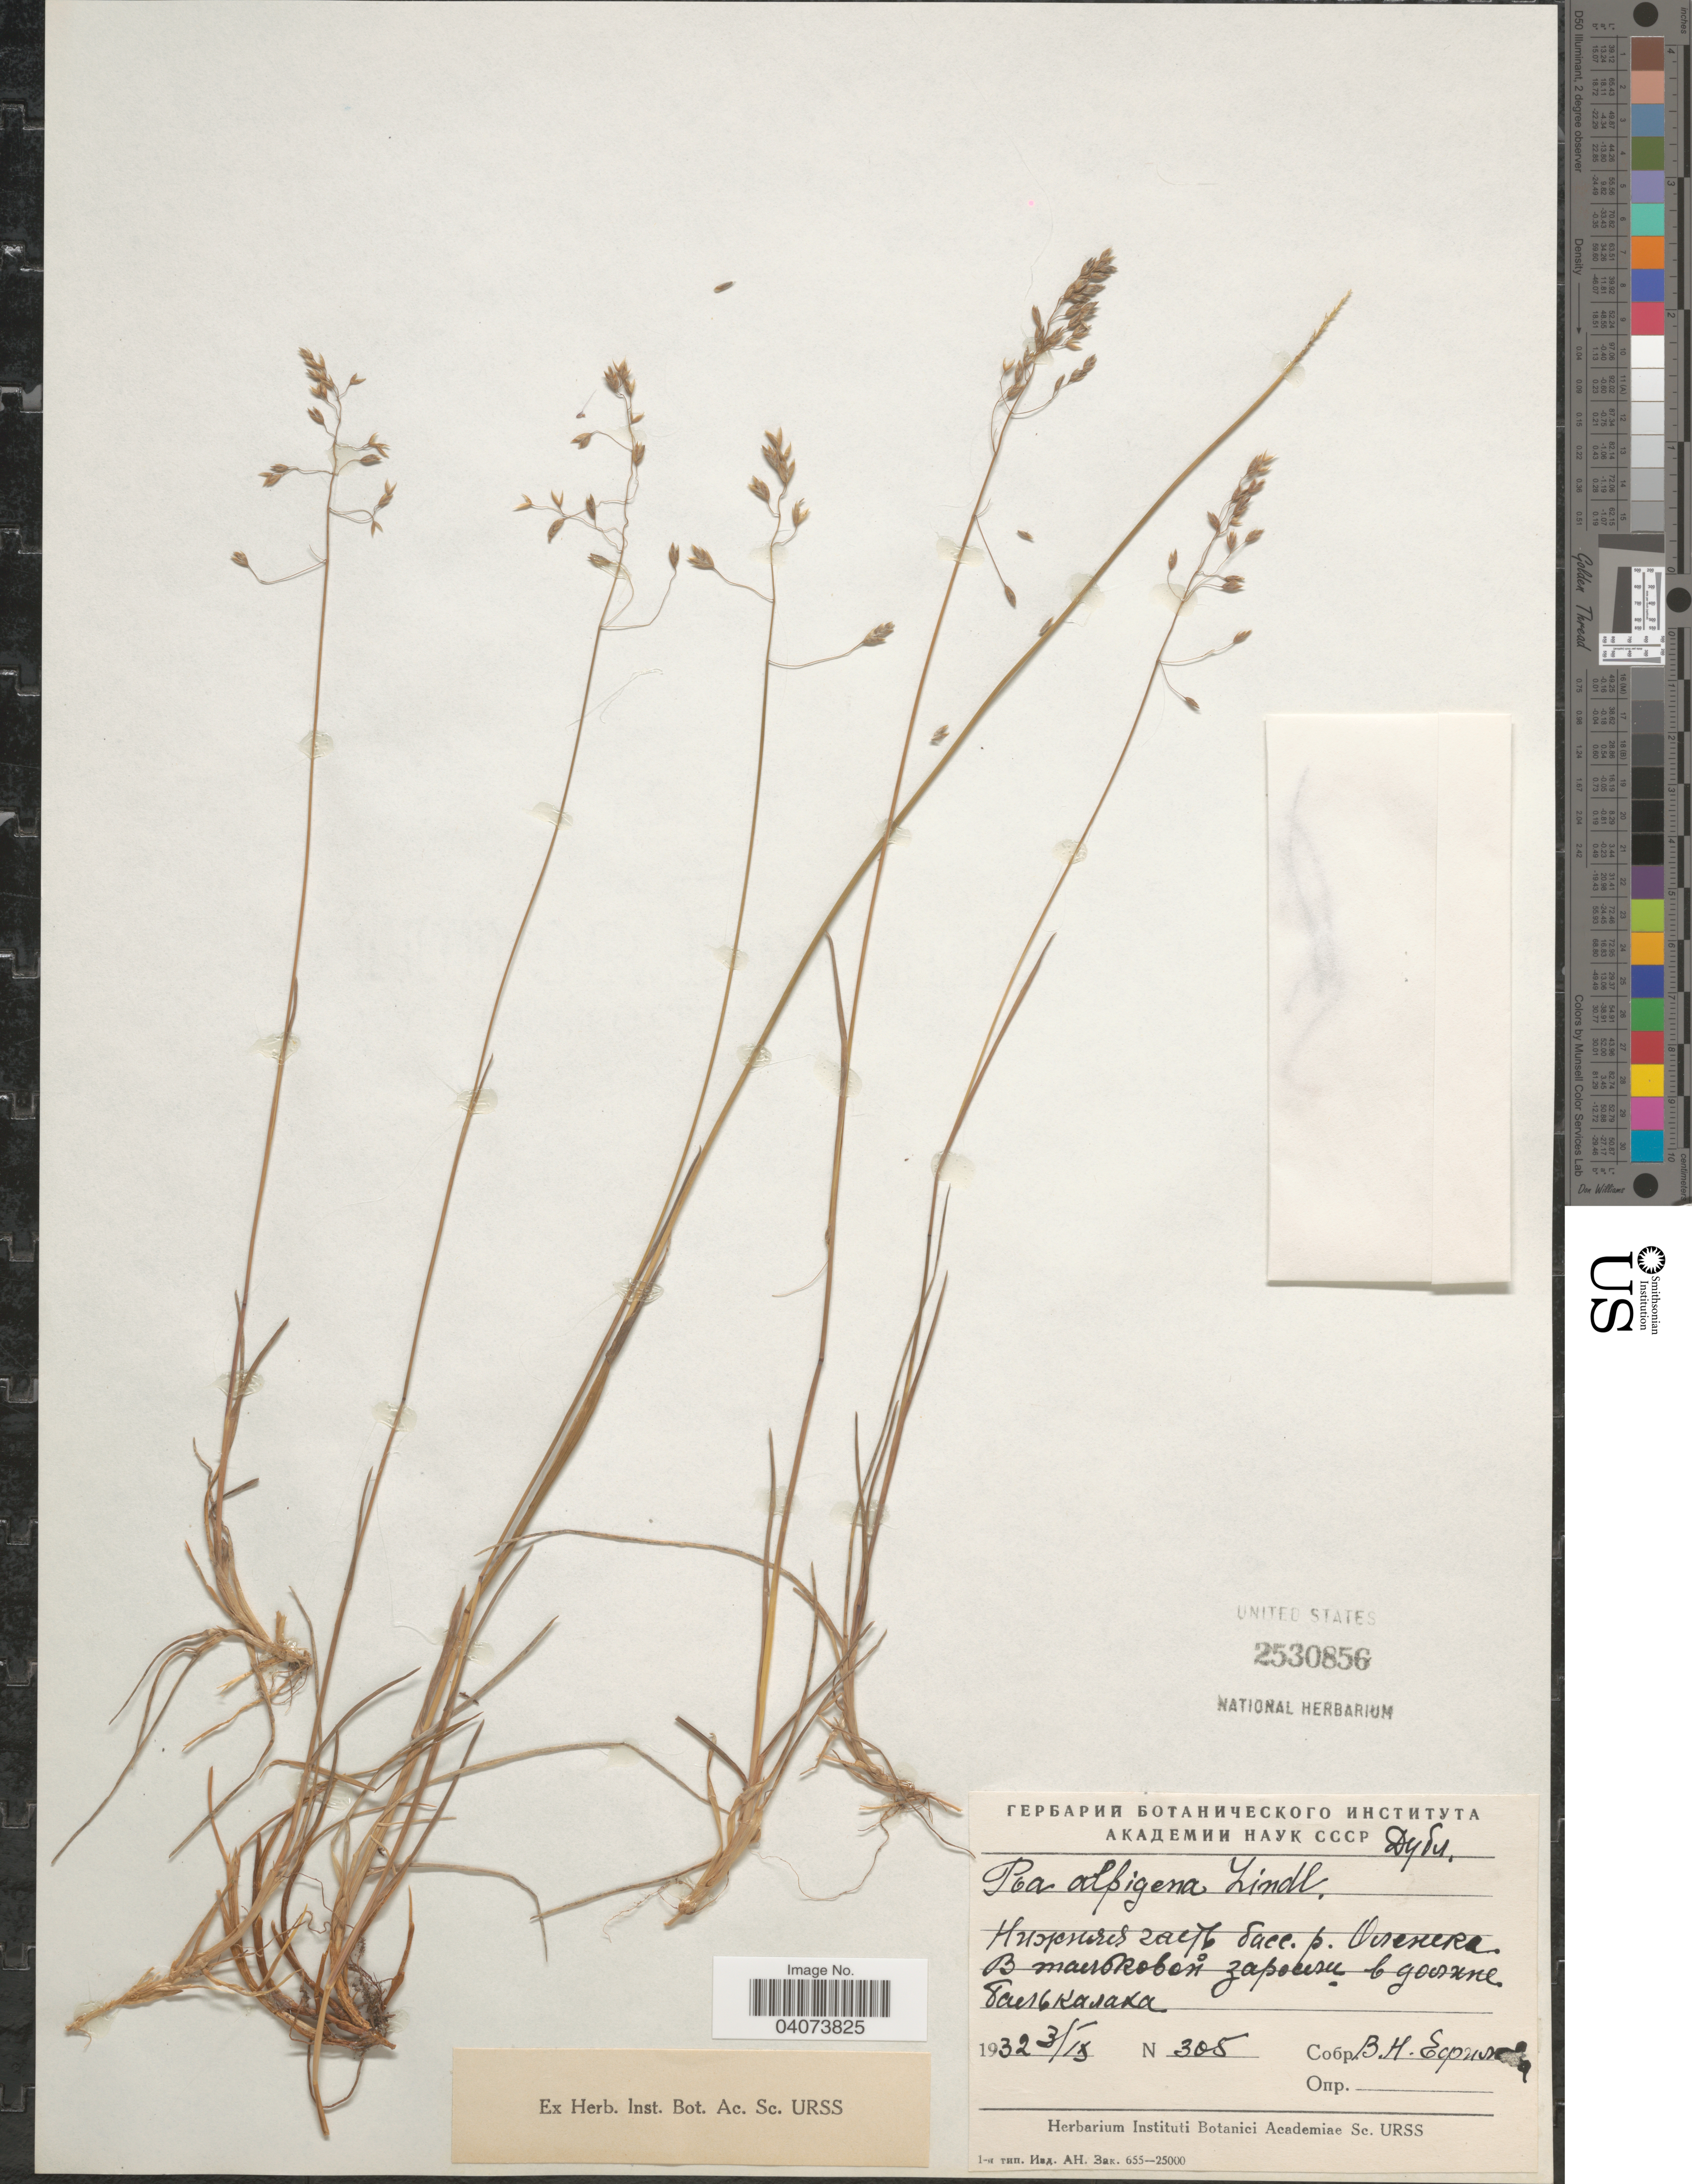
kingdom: Plantae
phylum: Tracheophyta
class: Liliopsida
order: Poales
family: Poaceae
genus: Poa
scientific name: Poa pratensis subsp. alpigena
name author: (Lindm.) Hiitonen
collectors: V. Efimova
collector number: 305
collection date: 1932-09-03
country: Russian Federation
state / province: Sakha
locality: Basin of river Olenek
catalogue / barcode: US 2530856